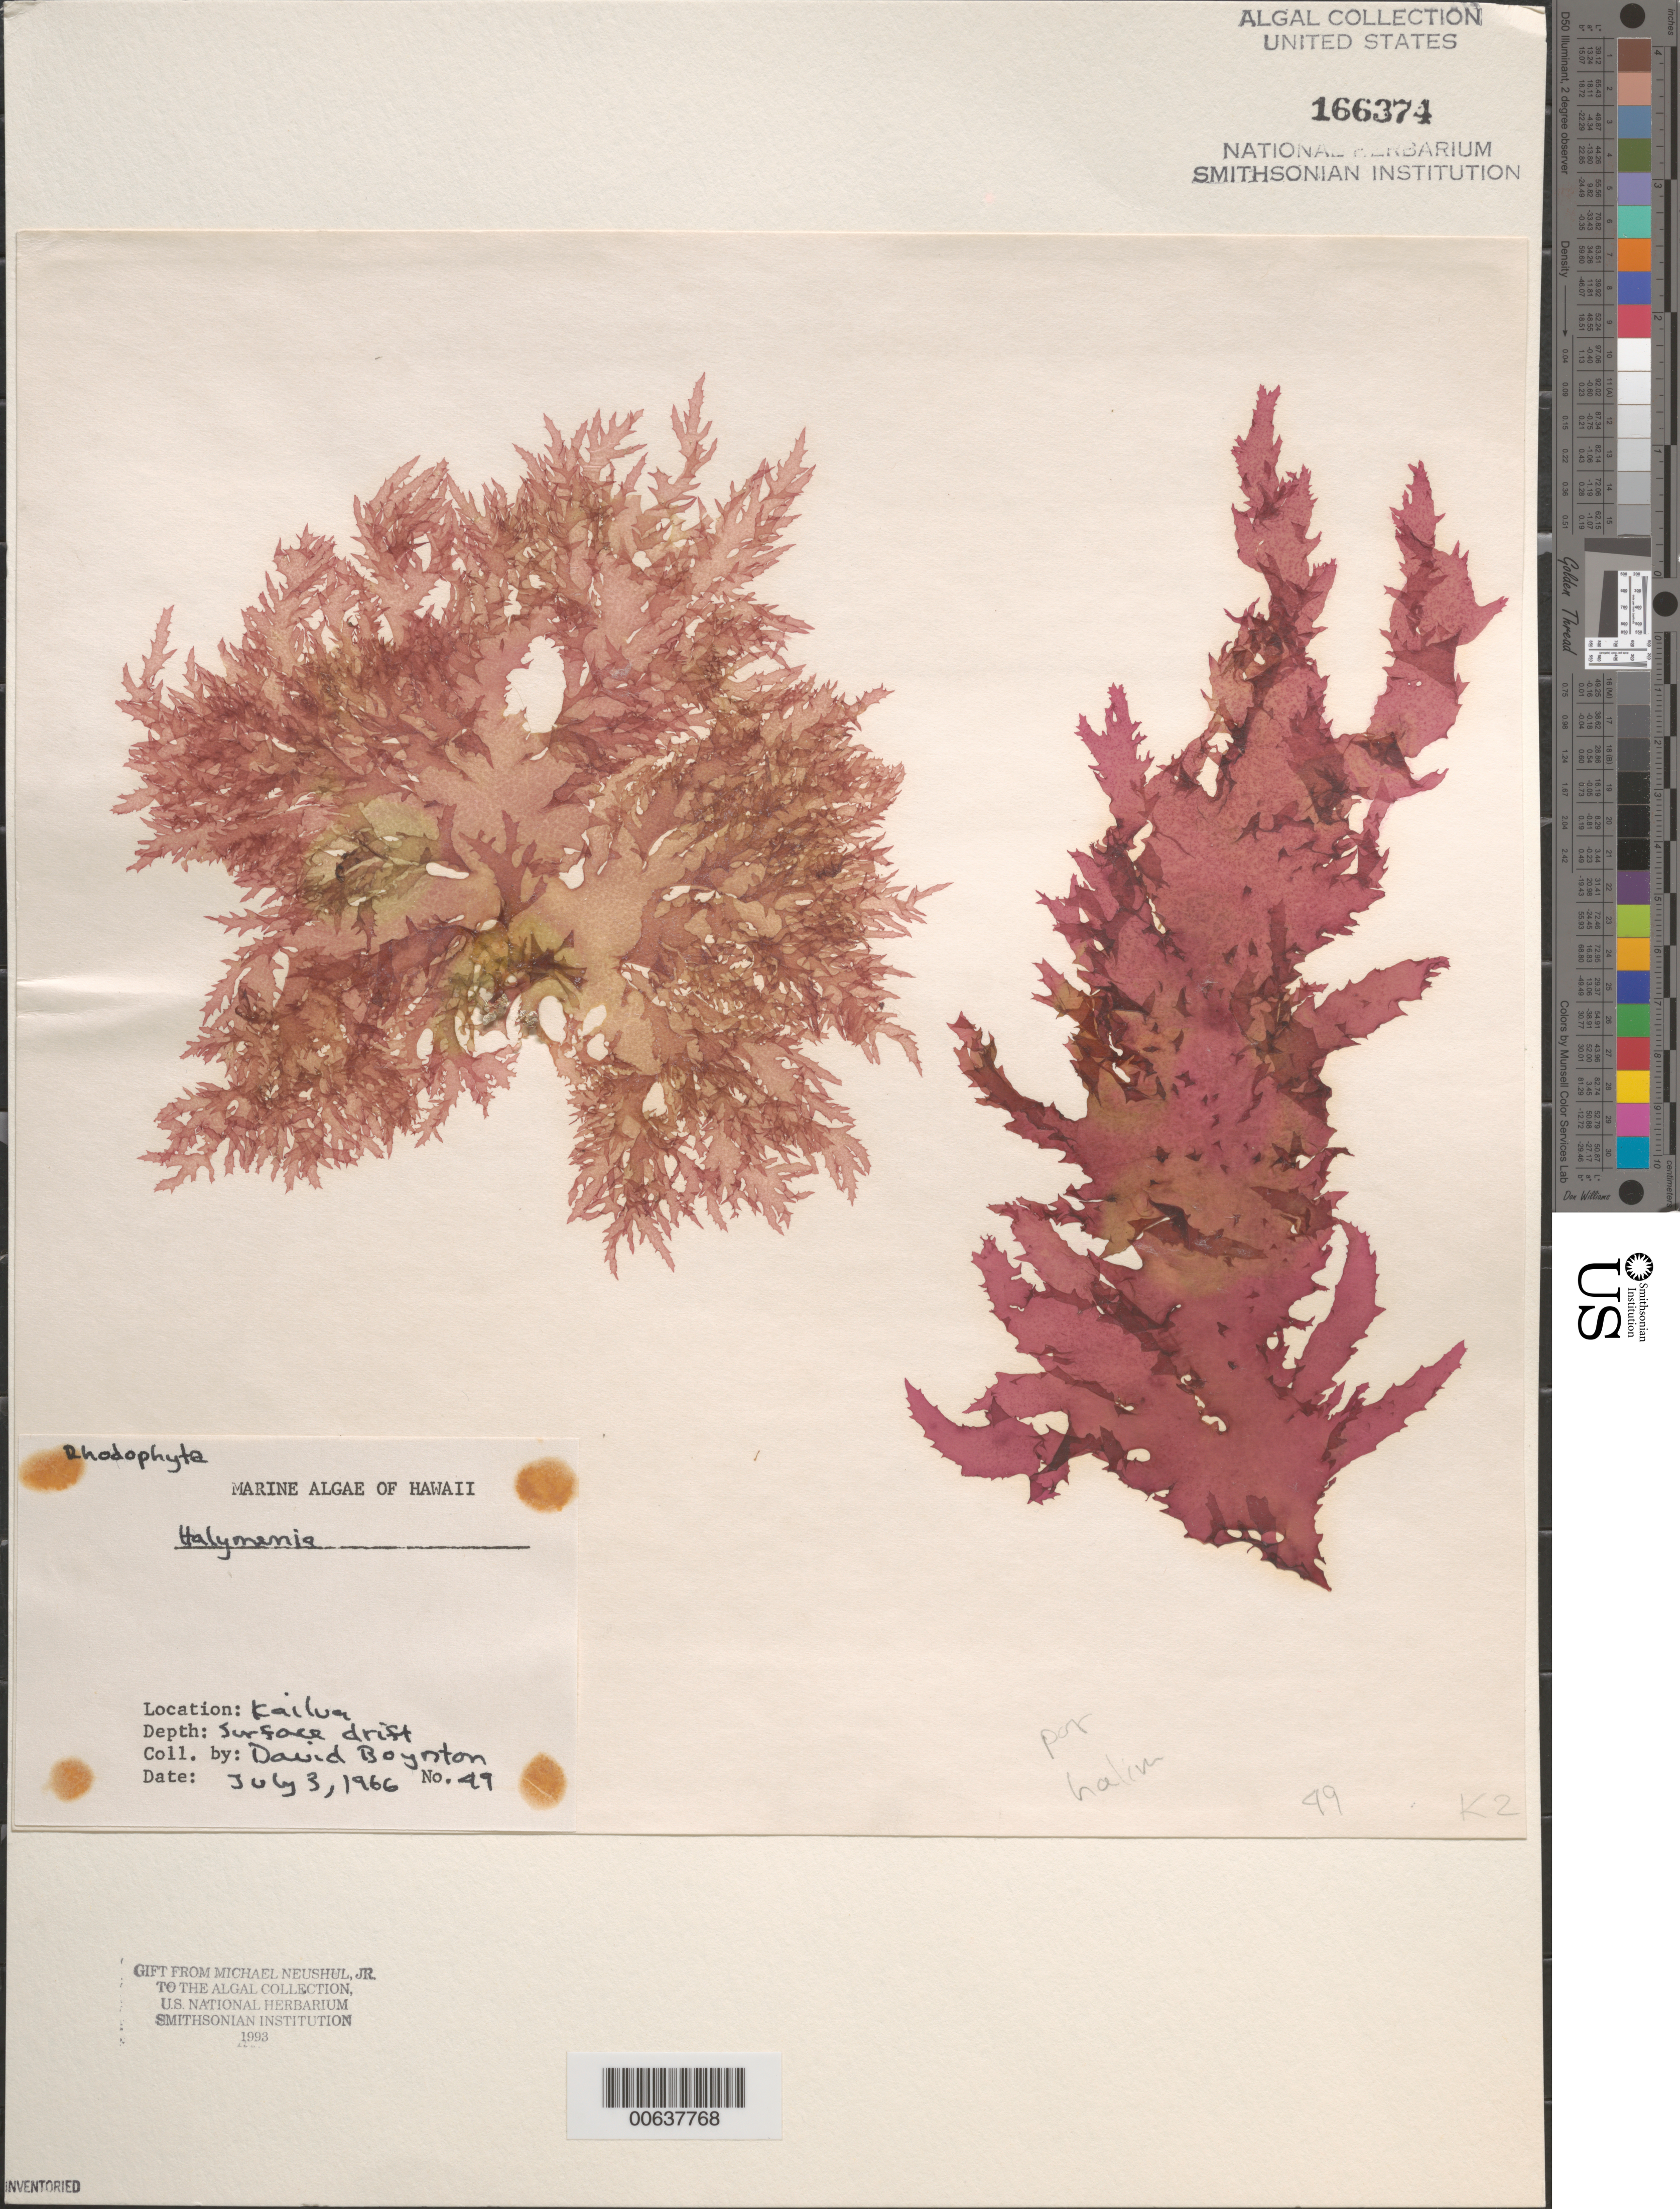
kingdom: Plantae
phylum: Rhodophyta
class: Florideophyceae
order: Halymeniales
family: Halymeniaceae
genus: Halymenia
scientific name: Halymenia sp.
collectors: D. Boynton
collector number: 49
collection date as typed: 03 Jul 1966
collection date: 1966-07-03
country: United States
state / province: Hawaii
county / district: Honolulu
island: Oahu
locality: Kailua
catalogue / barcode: US 166374